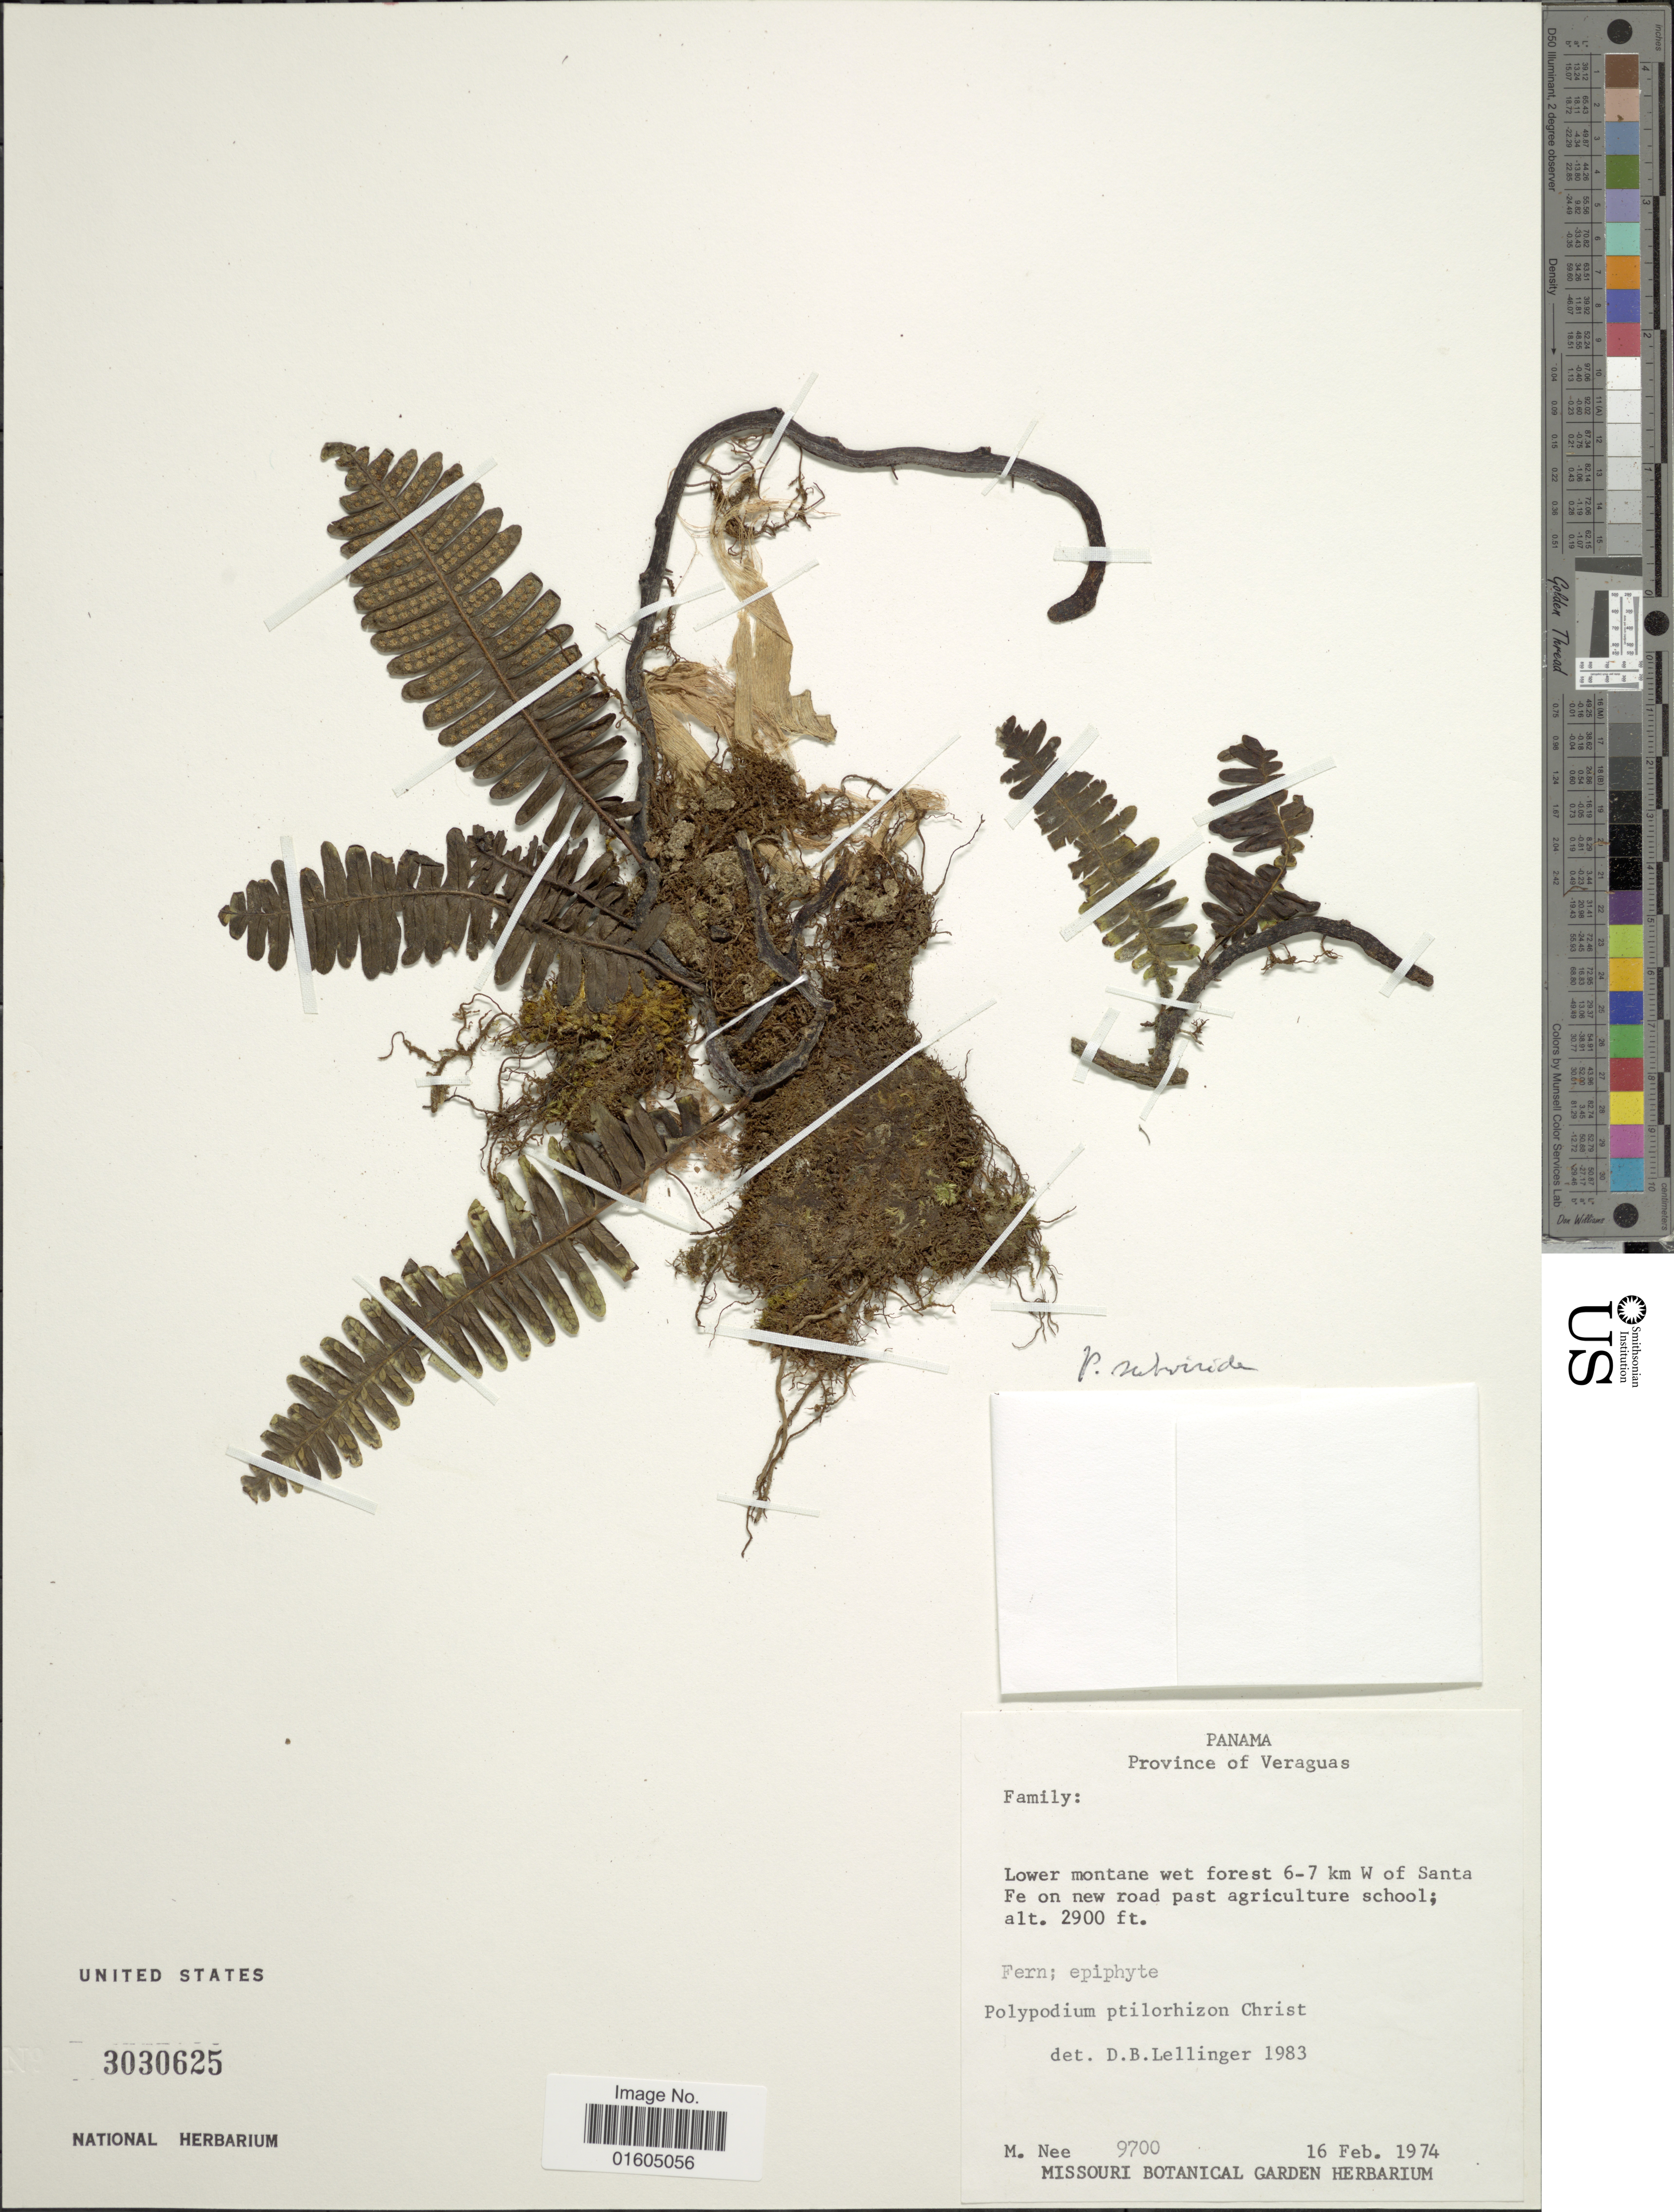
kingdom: Plantae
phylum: Tracheophyta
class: Polypodiopsida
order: Polypodiales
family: Polypodiaceae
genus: Serpocaulon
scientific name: Serpocaulon dasypleuron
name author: (Kunze) A.R. Sm.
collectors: M. Nee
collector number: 9700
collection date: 1974-02-16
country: Panama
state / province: Veraguas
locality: Panama. Province of Veraguas. Lower montane wet forest 6-7 km W of Santa Fe on new road past agriculture school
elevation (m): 884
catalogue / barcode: US 3030625